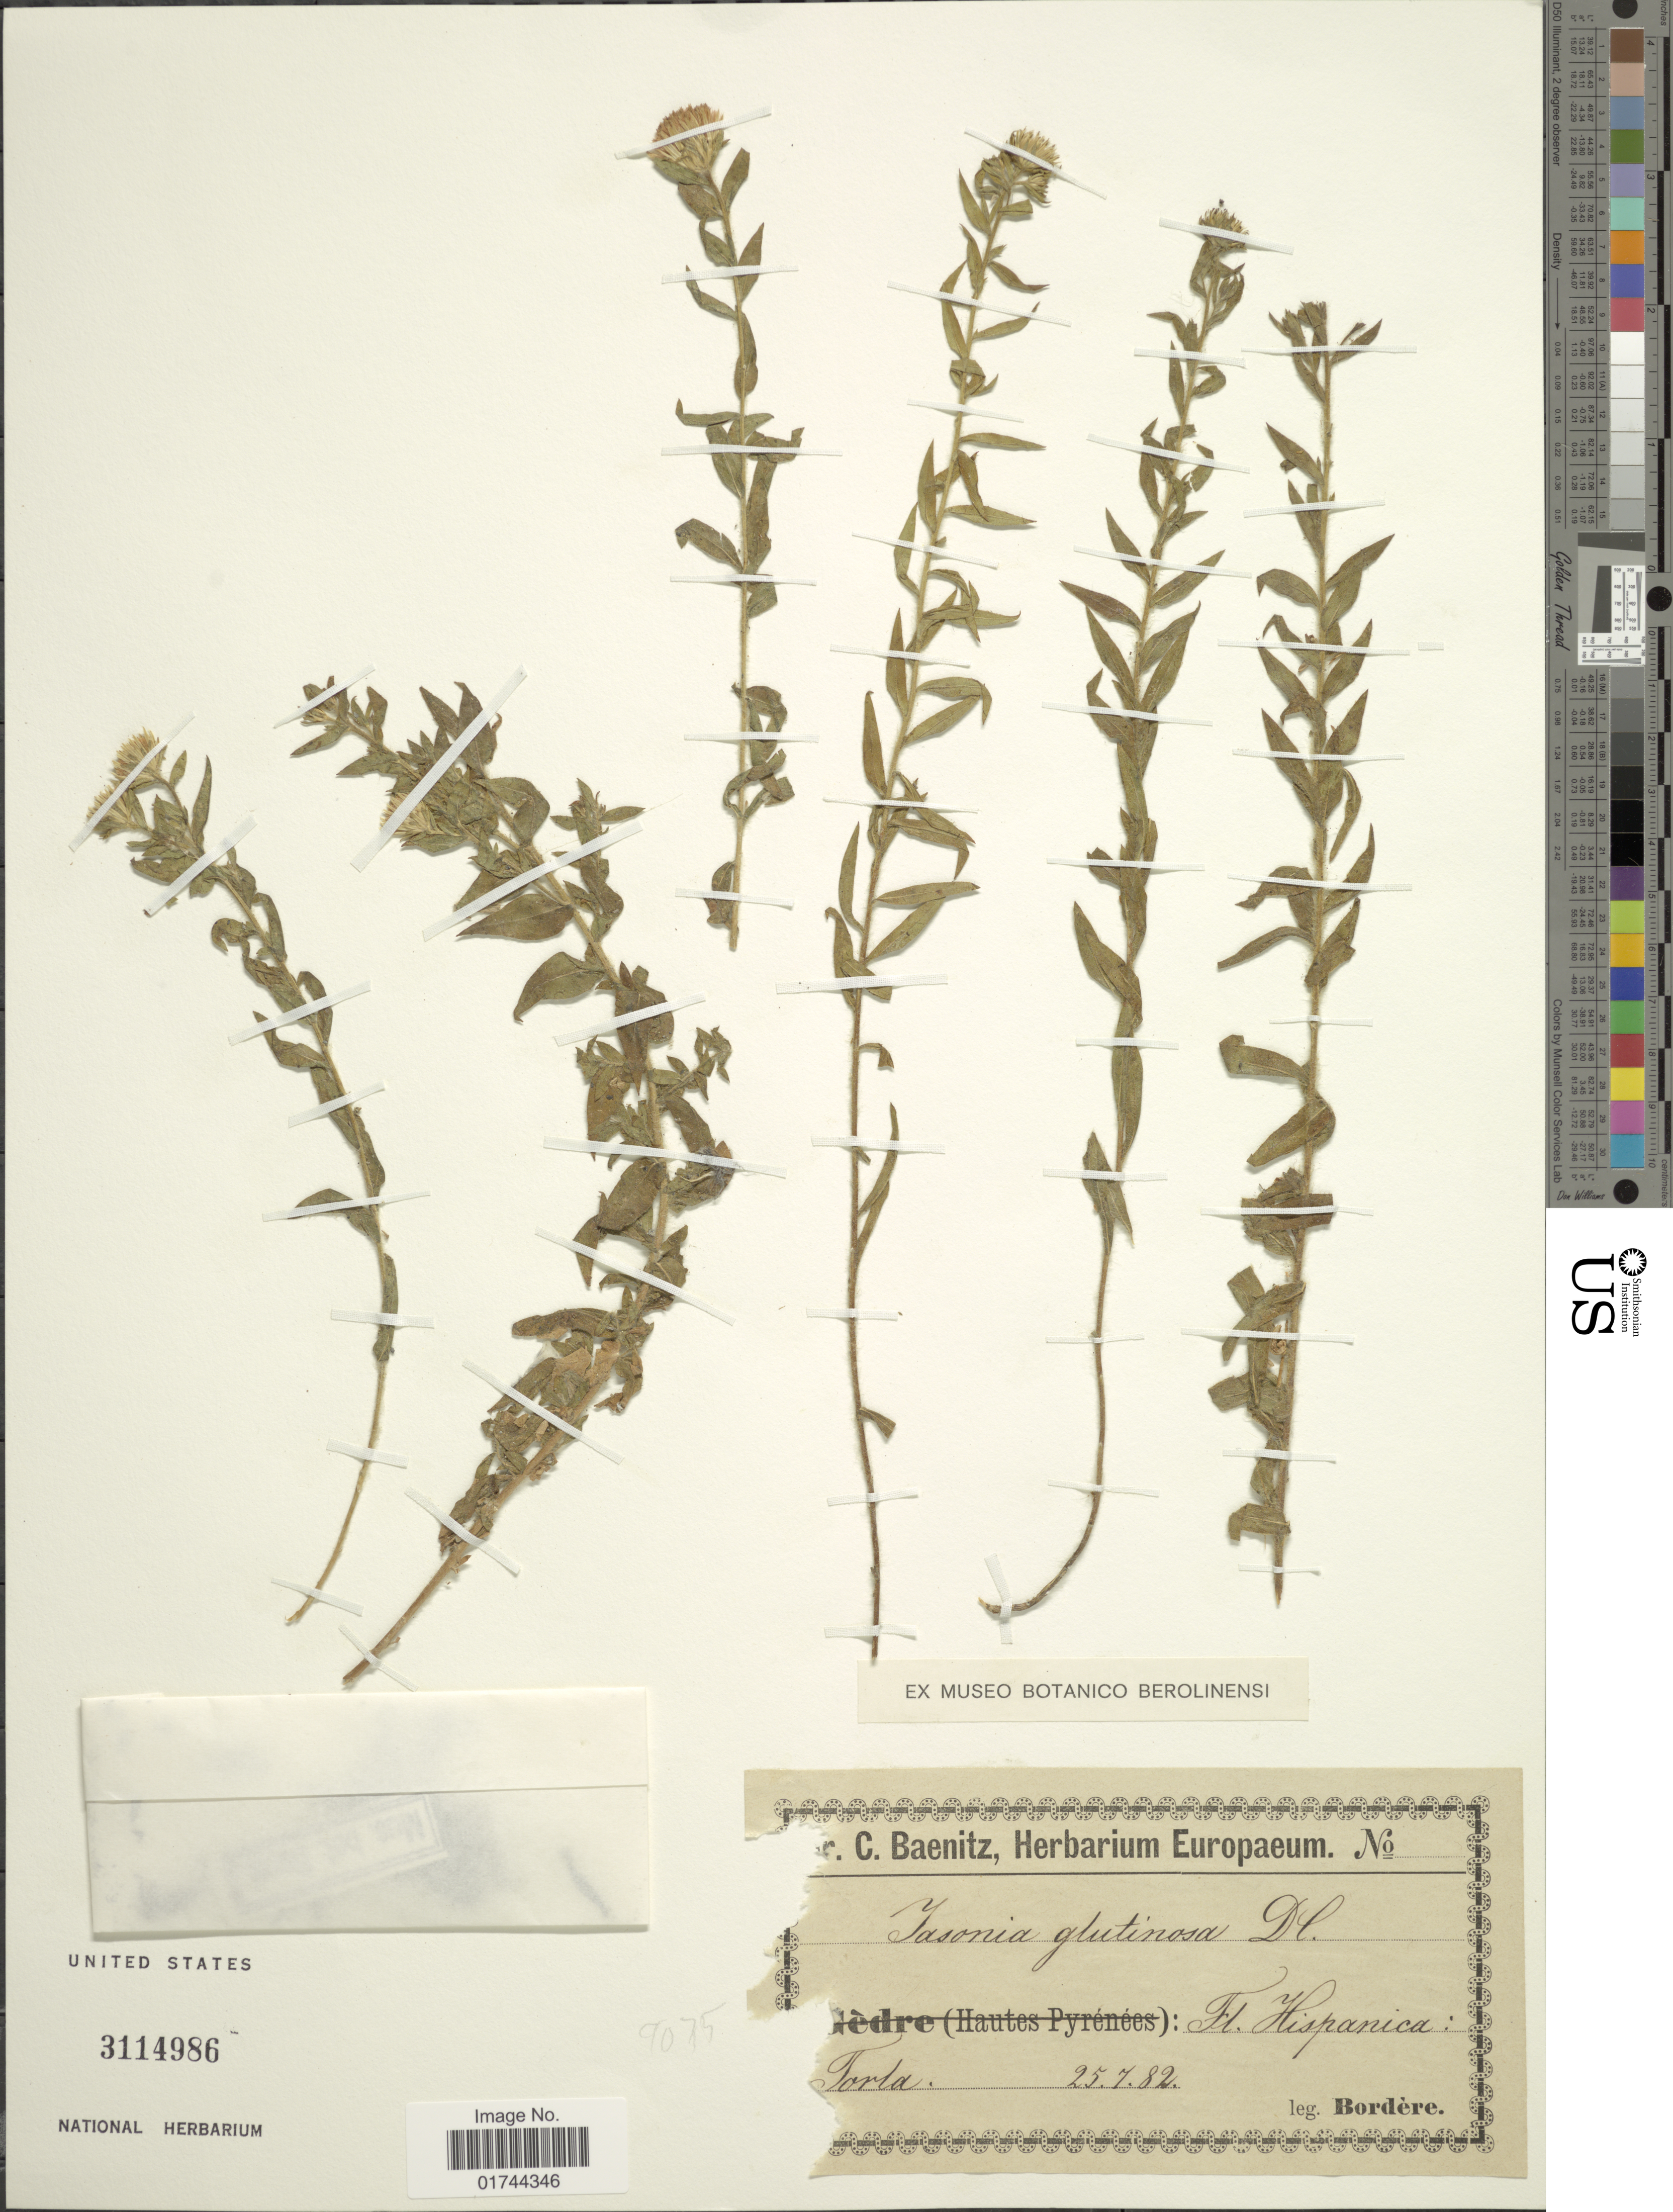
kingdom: Plantae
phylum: Tracheophyta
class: Magnoliopsida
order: Asterales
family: Asteraceae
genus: Jasonia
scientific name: Jasonia glutinosa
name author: (L.) DC.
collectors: -. Bordere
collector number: s.n,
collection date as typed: Transcribed d/m/y: 25/7/82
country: Spain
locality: Torta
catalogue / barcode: US 3114986